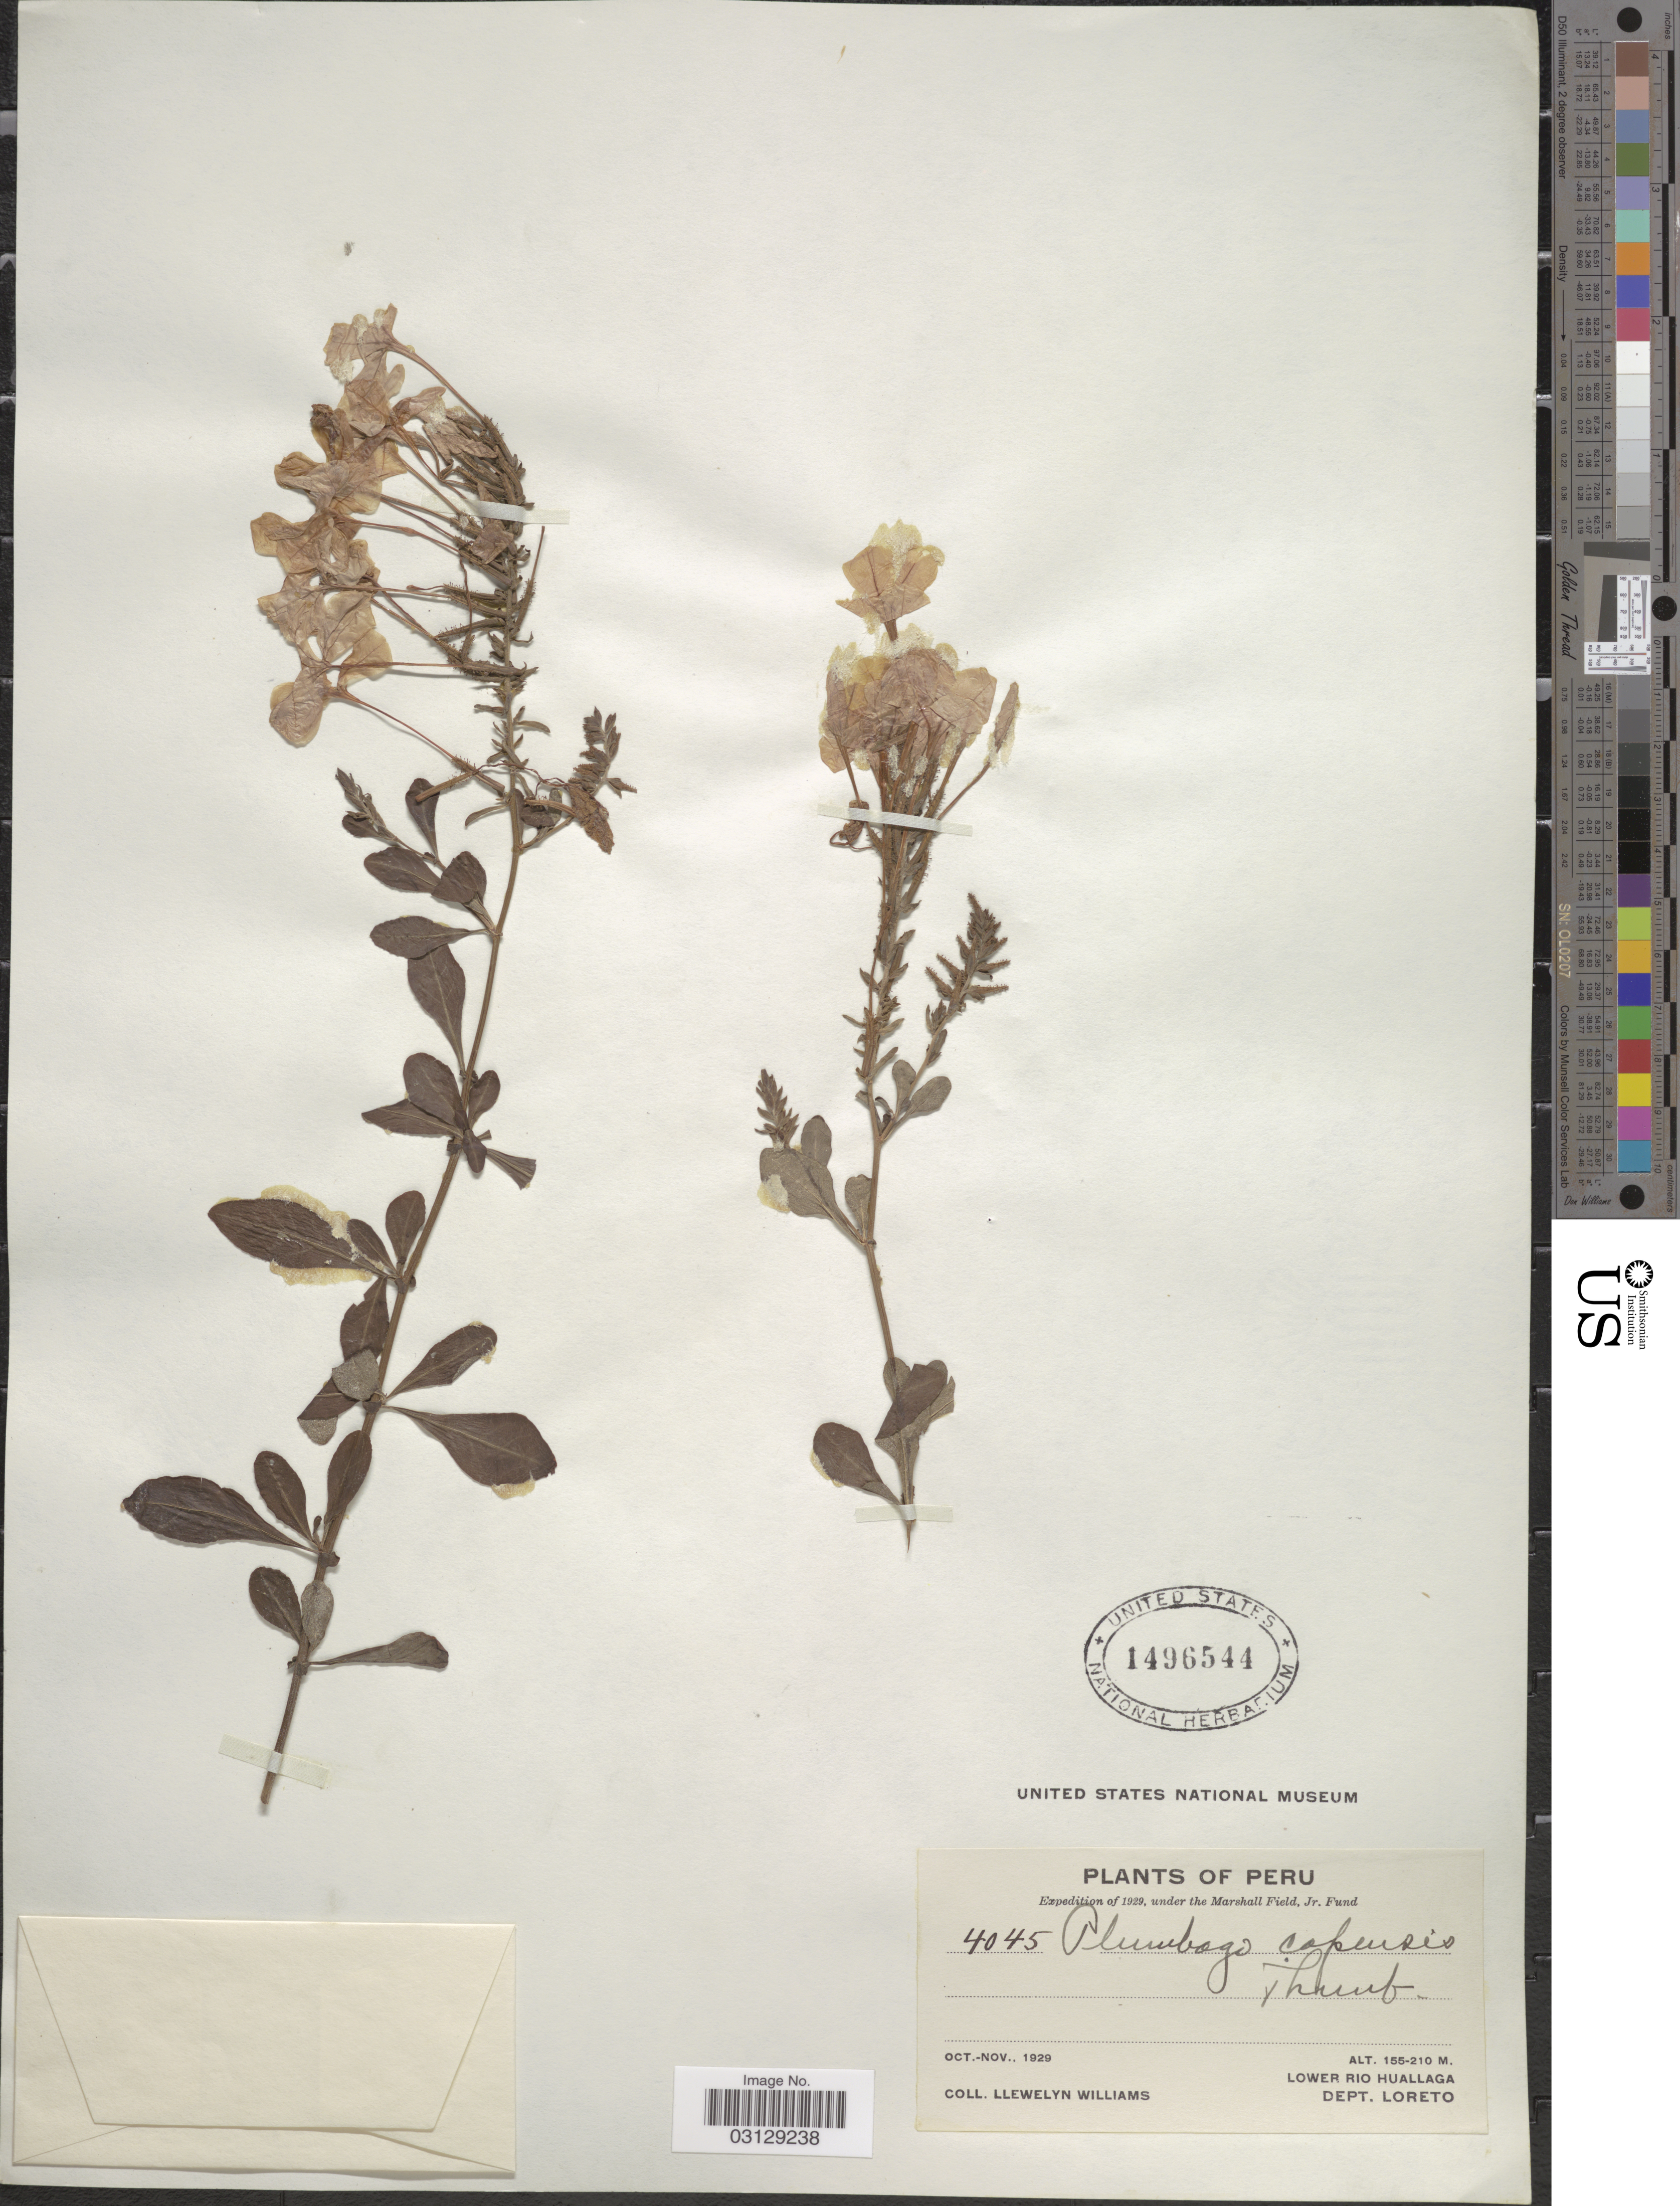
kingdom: Plantae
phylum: Tracheophyta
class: Magnoliopsida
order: Caryophyllales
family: Plumbaginaceae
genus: Plumbago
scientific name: Plumbago auriculata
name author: Lam.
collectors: Ll. Williams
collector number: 4045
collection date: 1929-10/1929-11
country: Peru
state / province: Loreto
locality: Lower Rio Huallaga. Dept. Loreto.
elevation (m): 155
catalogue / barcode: US 1496544